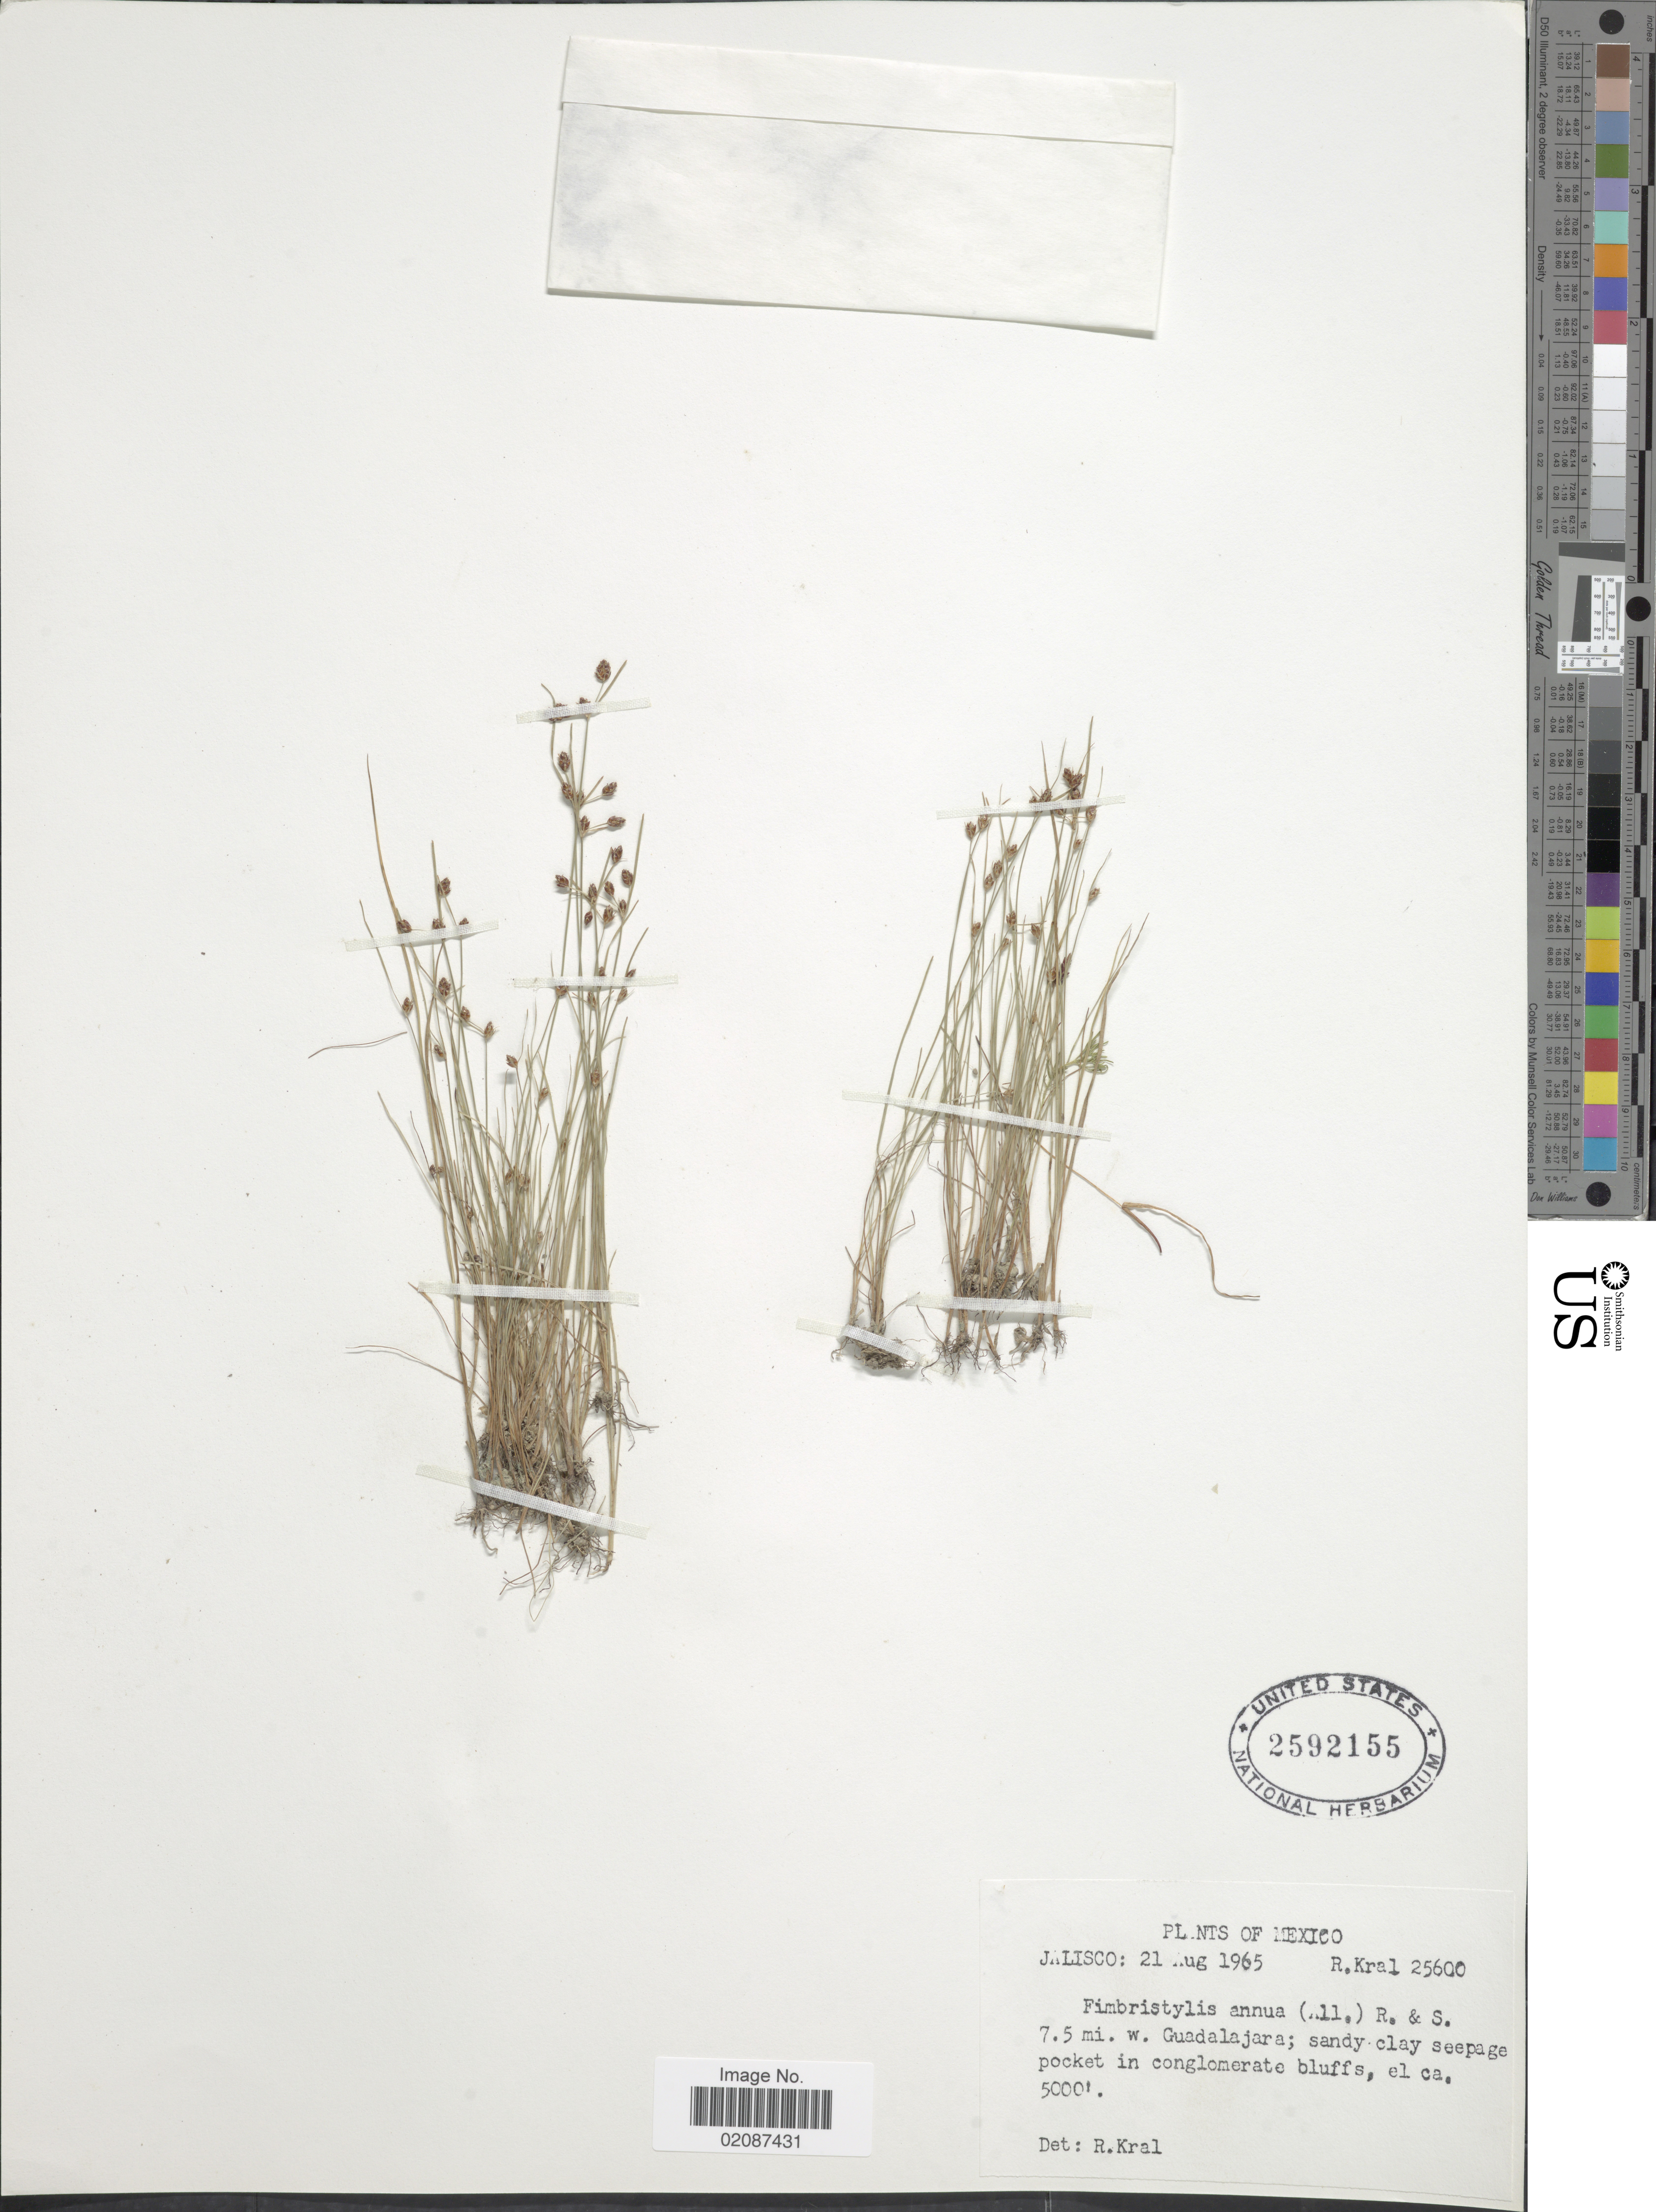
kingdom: Plantae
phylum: Tracheophyta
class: Liliopsida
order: Poales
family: Cyperaceae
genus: Fimbristylis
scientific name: Fimbristylis annua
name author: (All.) Roem. & Schult.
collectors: R. Kral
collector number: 25600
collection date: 1965-08-21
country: Mexico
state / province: Jalisco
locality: Jalisco, 7.5 mi. w. Guadalajara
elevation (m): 1524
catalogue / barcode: US 2592155